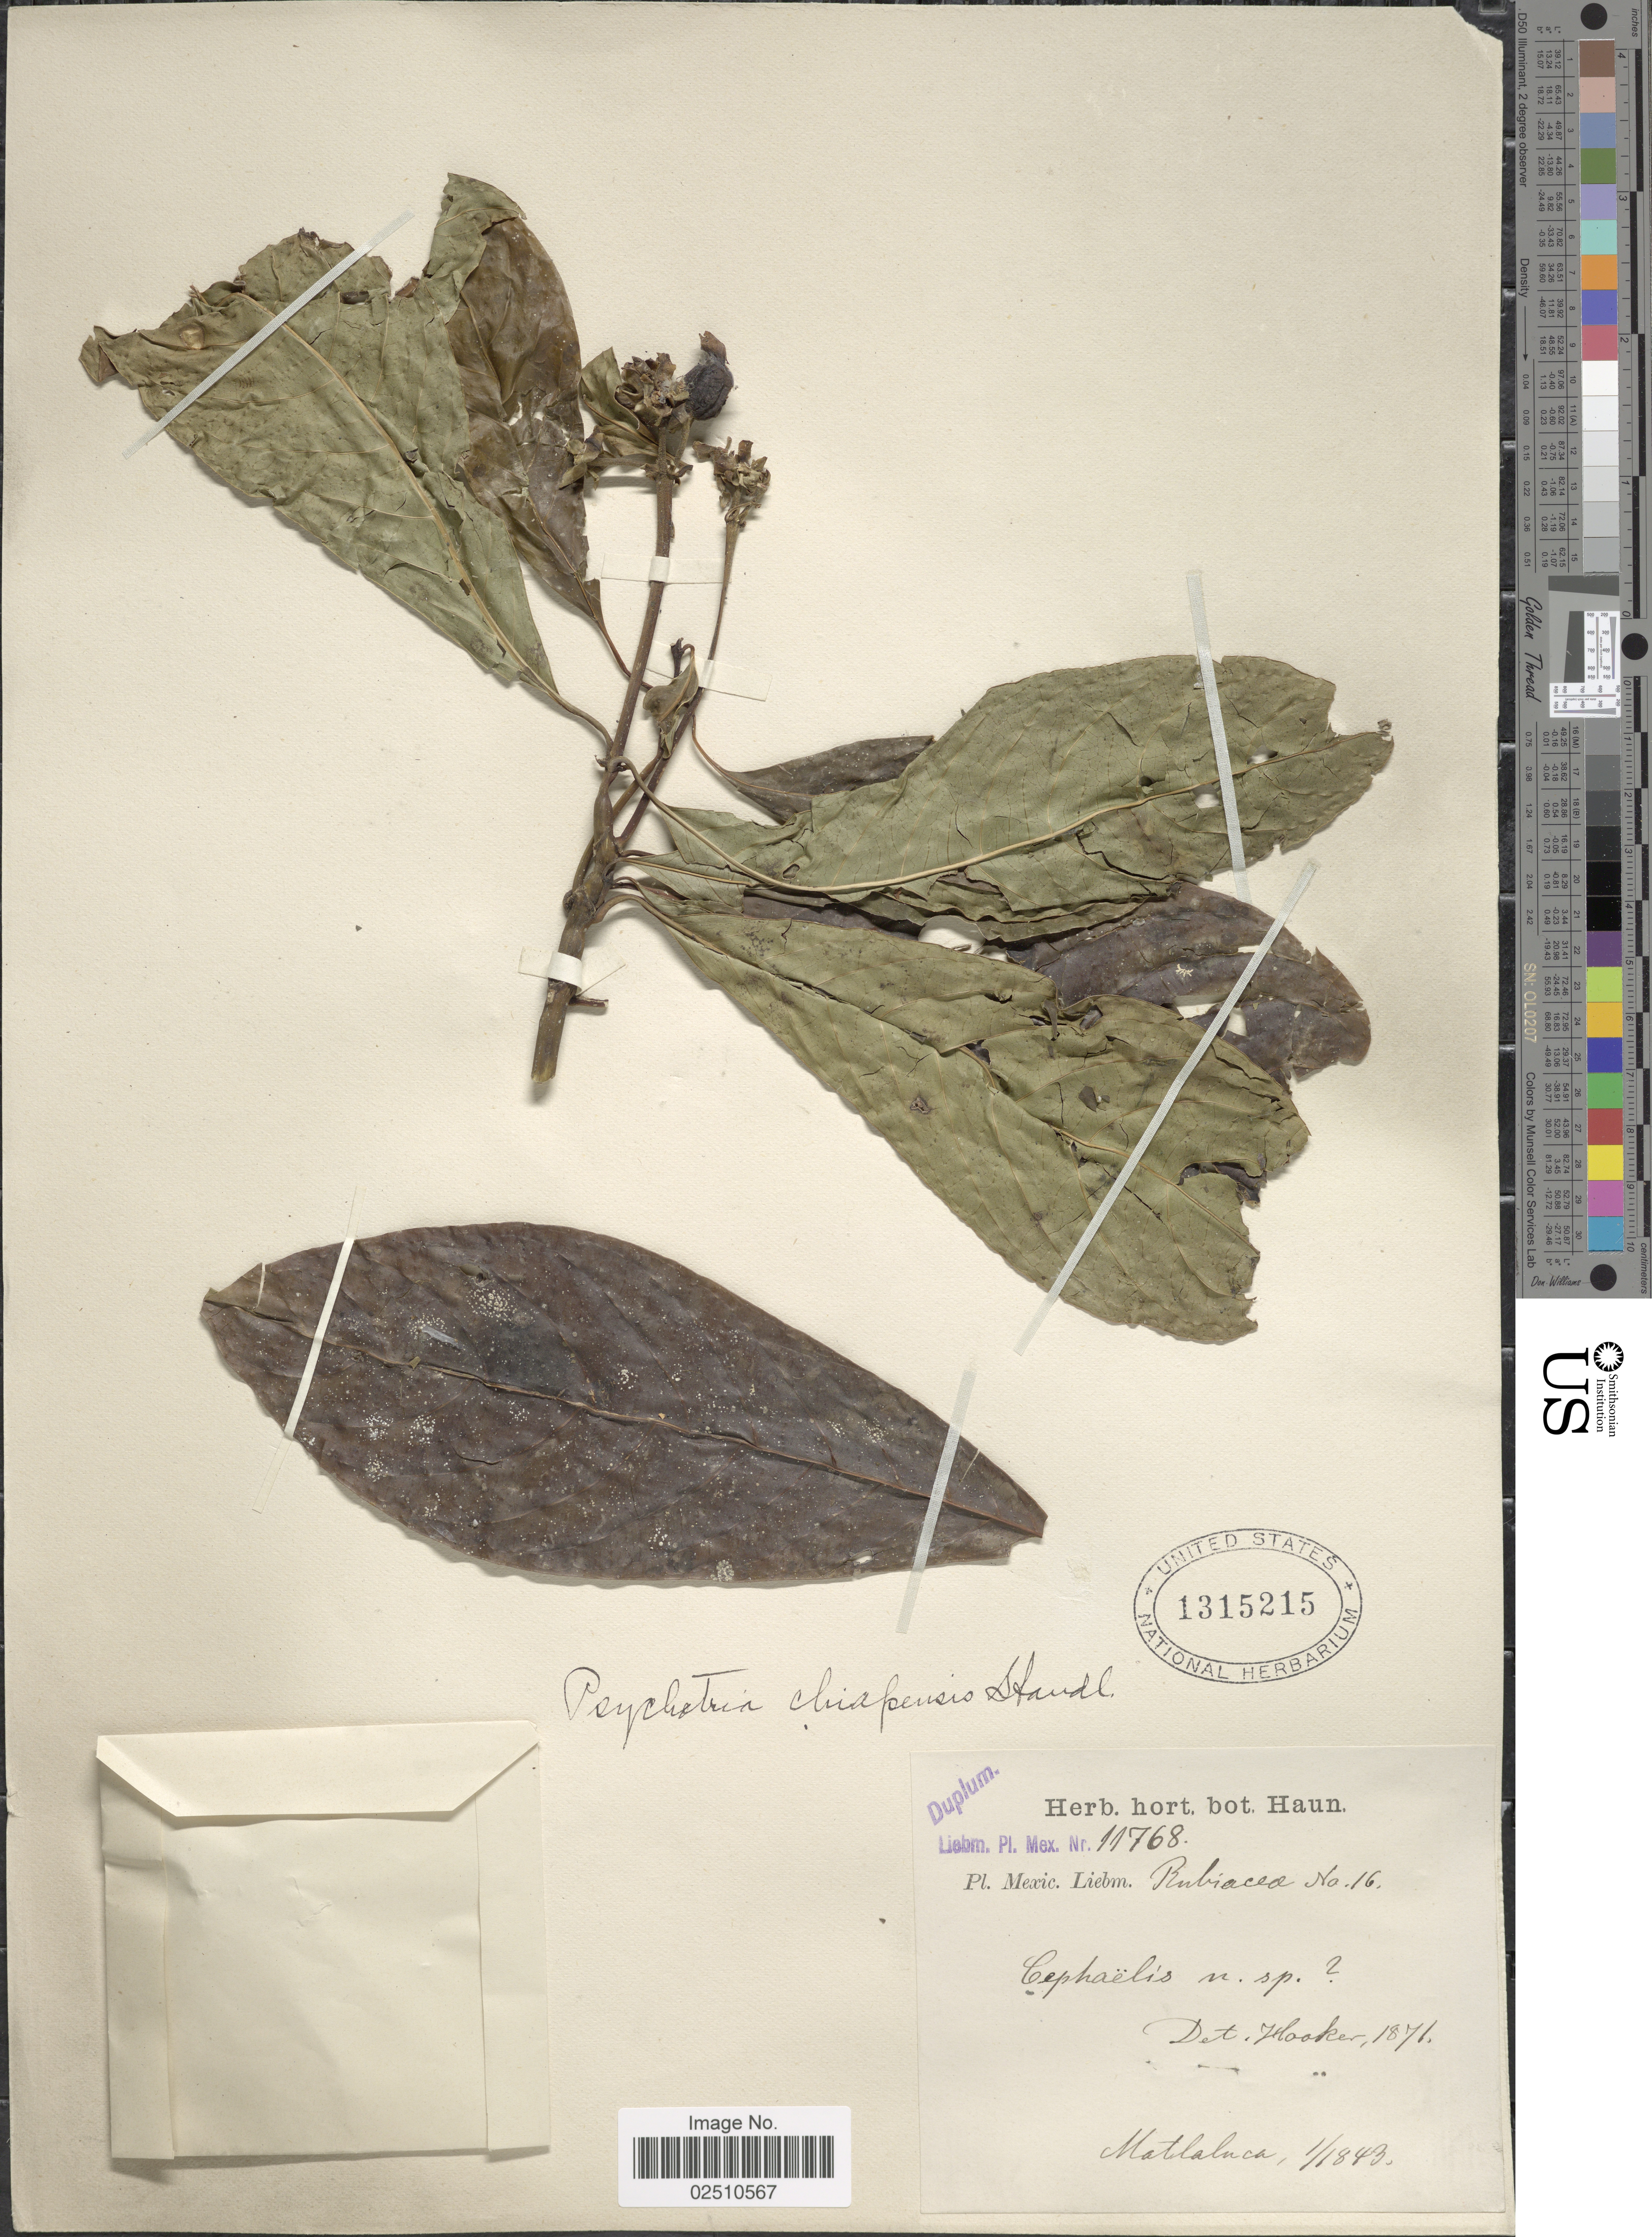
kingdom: Plantae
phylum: Tracheophyta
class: Magnoliopsida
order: Gentianales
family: Rubiaceae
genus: Psychotria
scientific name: Psychotria chiapensis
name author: Standl.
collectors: Liebmann, --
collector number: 11768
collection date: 1843-01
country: Mexico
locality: Matlaluca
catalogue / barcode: US 1315215